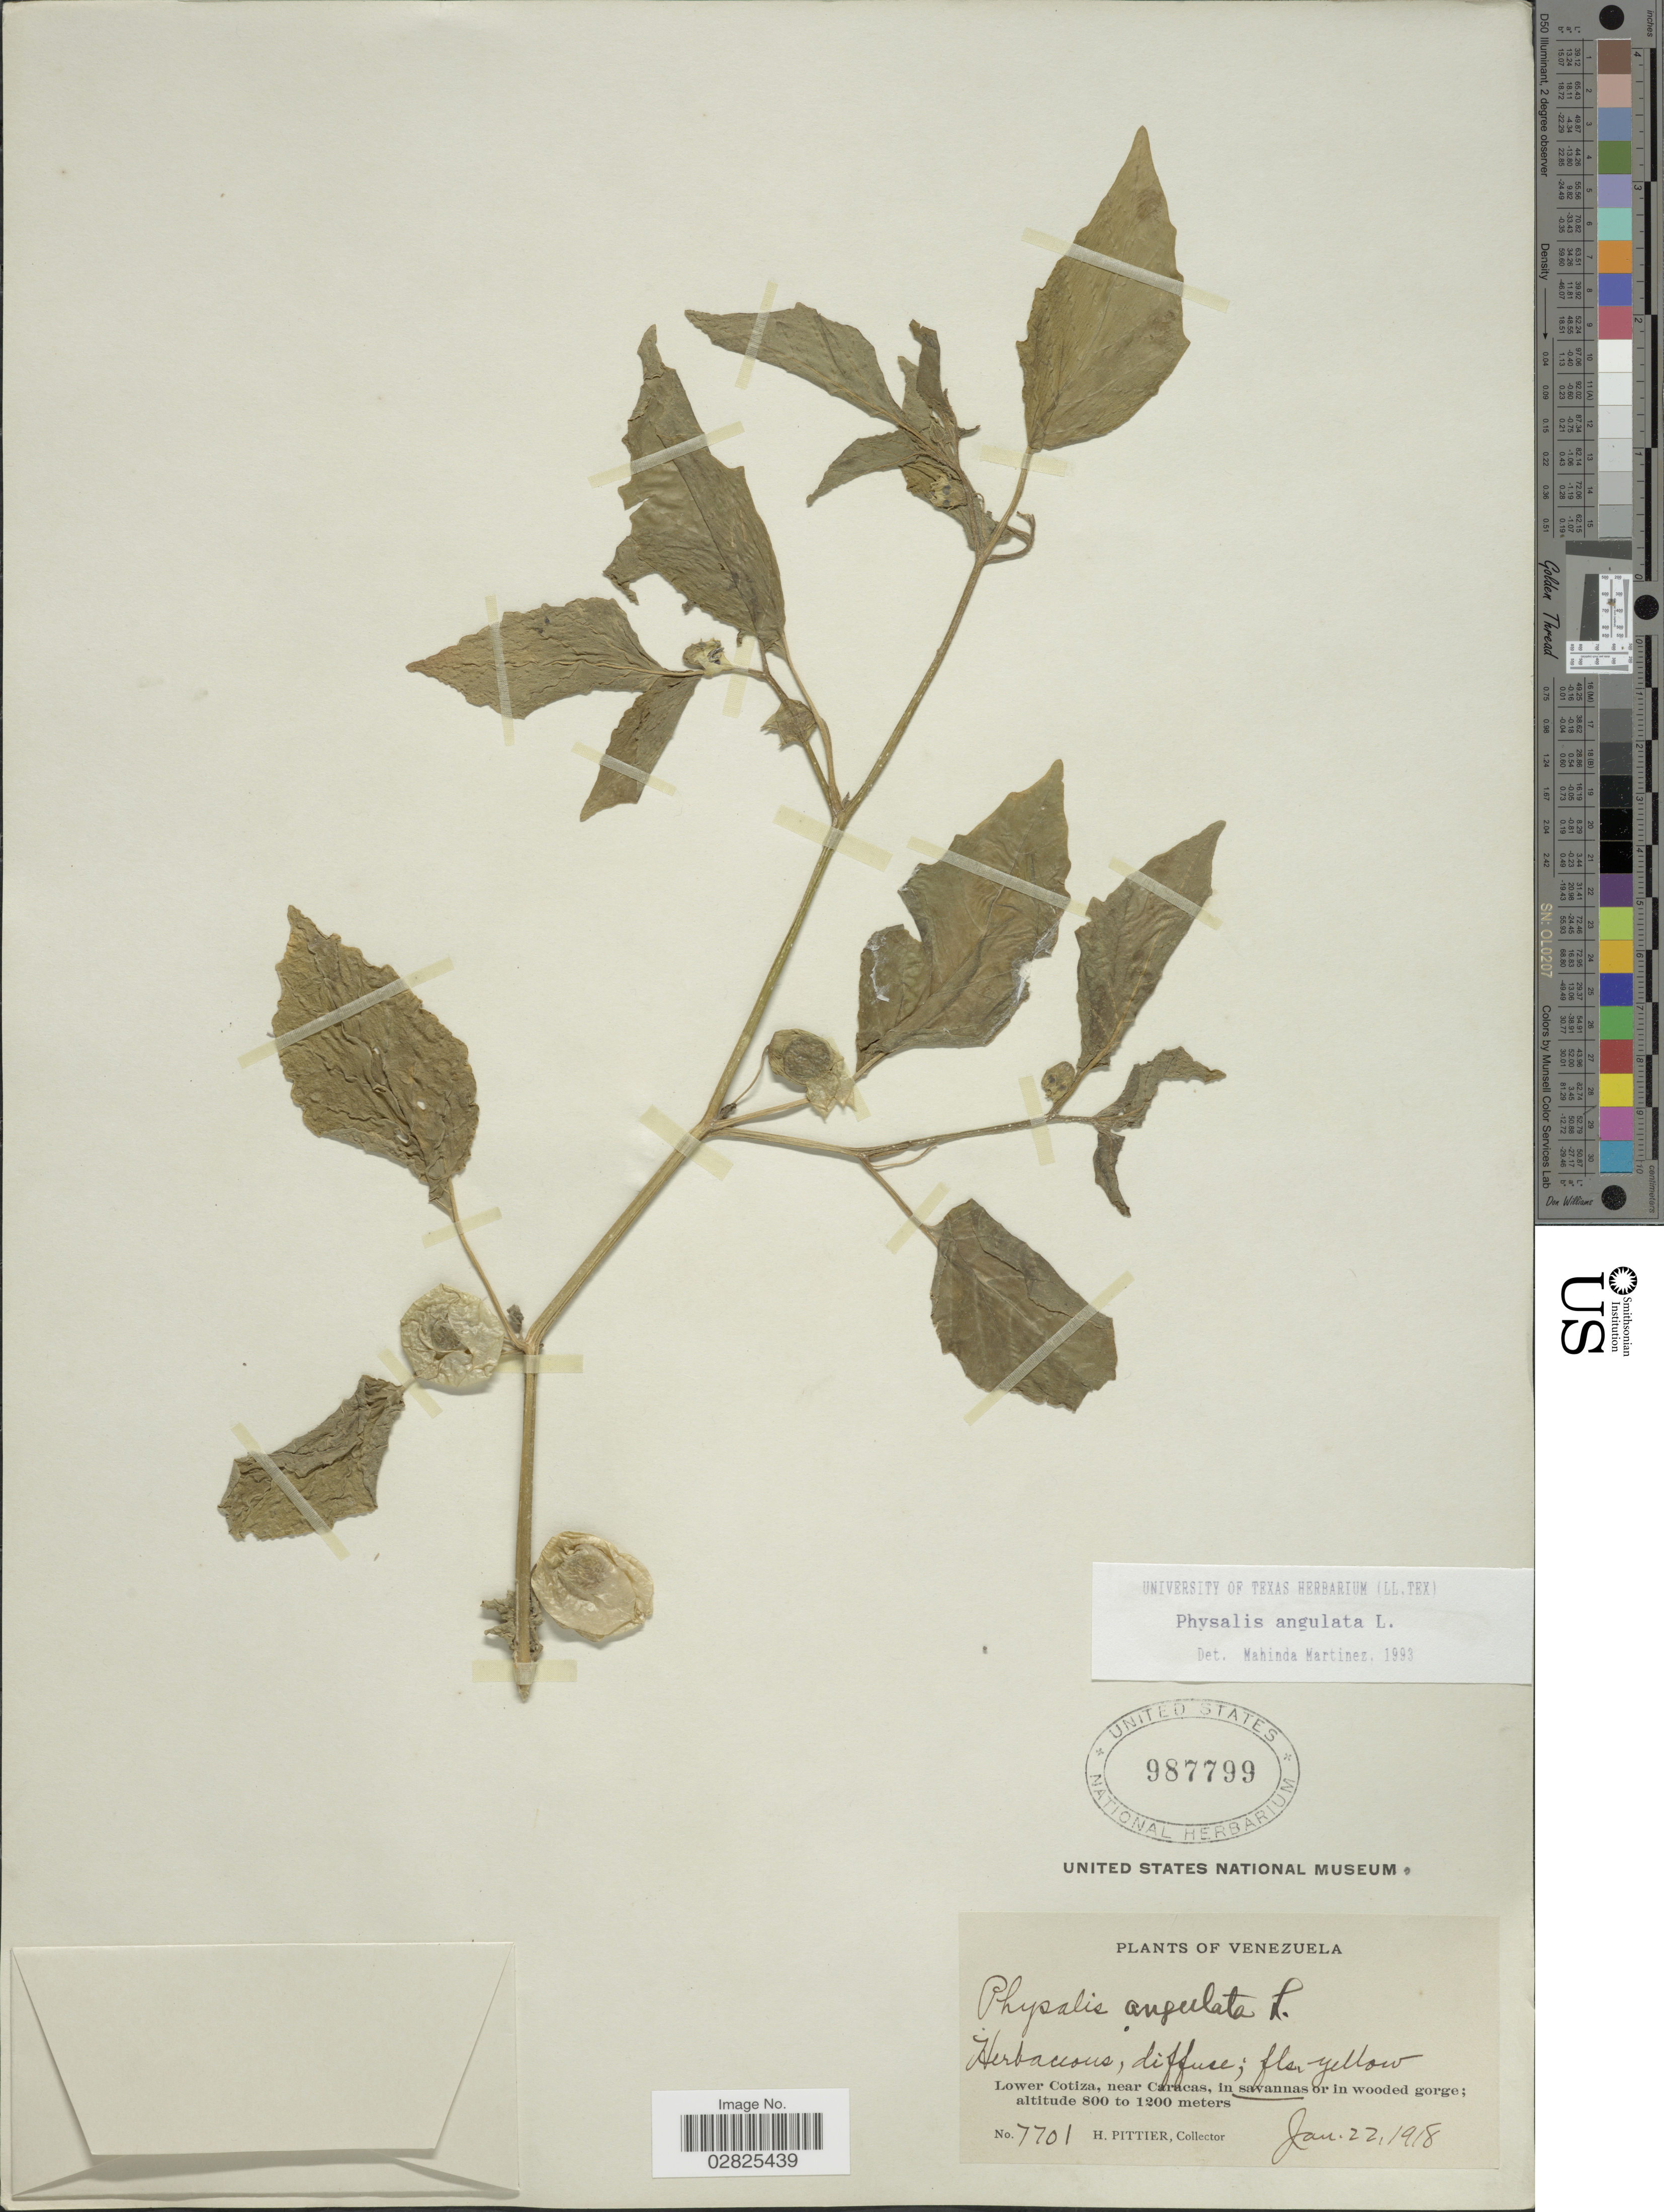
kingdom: Plantae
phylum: Tracheophyta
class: Magnoliopsida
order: Solanales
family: Solanaceae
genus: Physalis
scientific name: Physalis angulata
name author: L.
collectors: H. F. Pittier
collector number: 7701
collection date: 1918-01-22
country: Venezuela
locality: Lower Cotiza, near Caracas.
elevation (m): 800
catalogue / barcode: US 987799